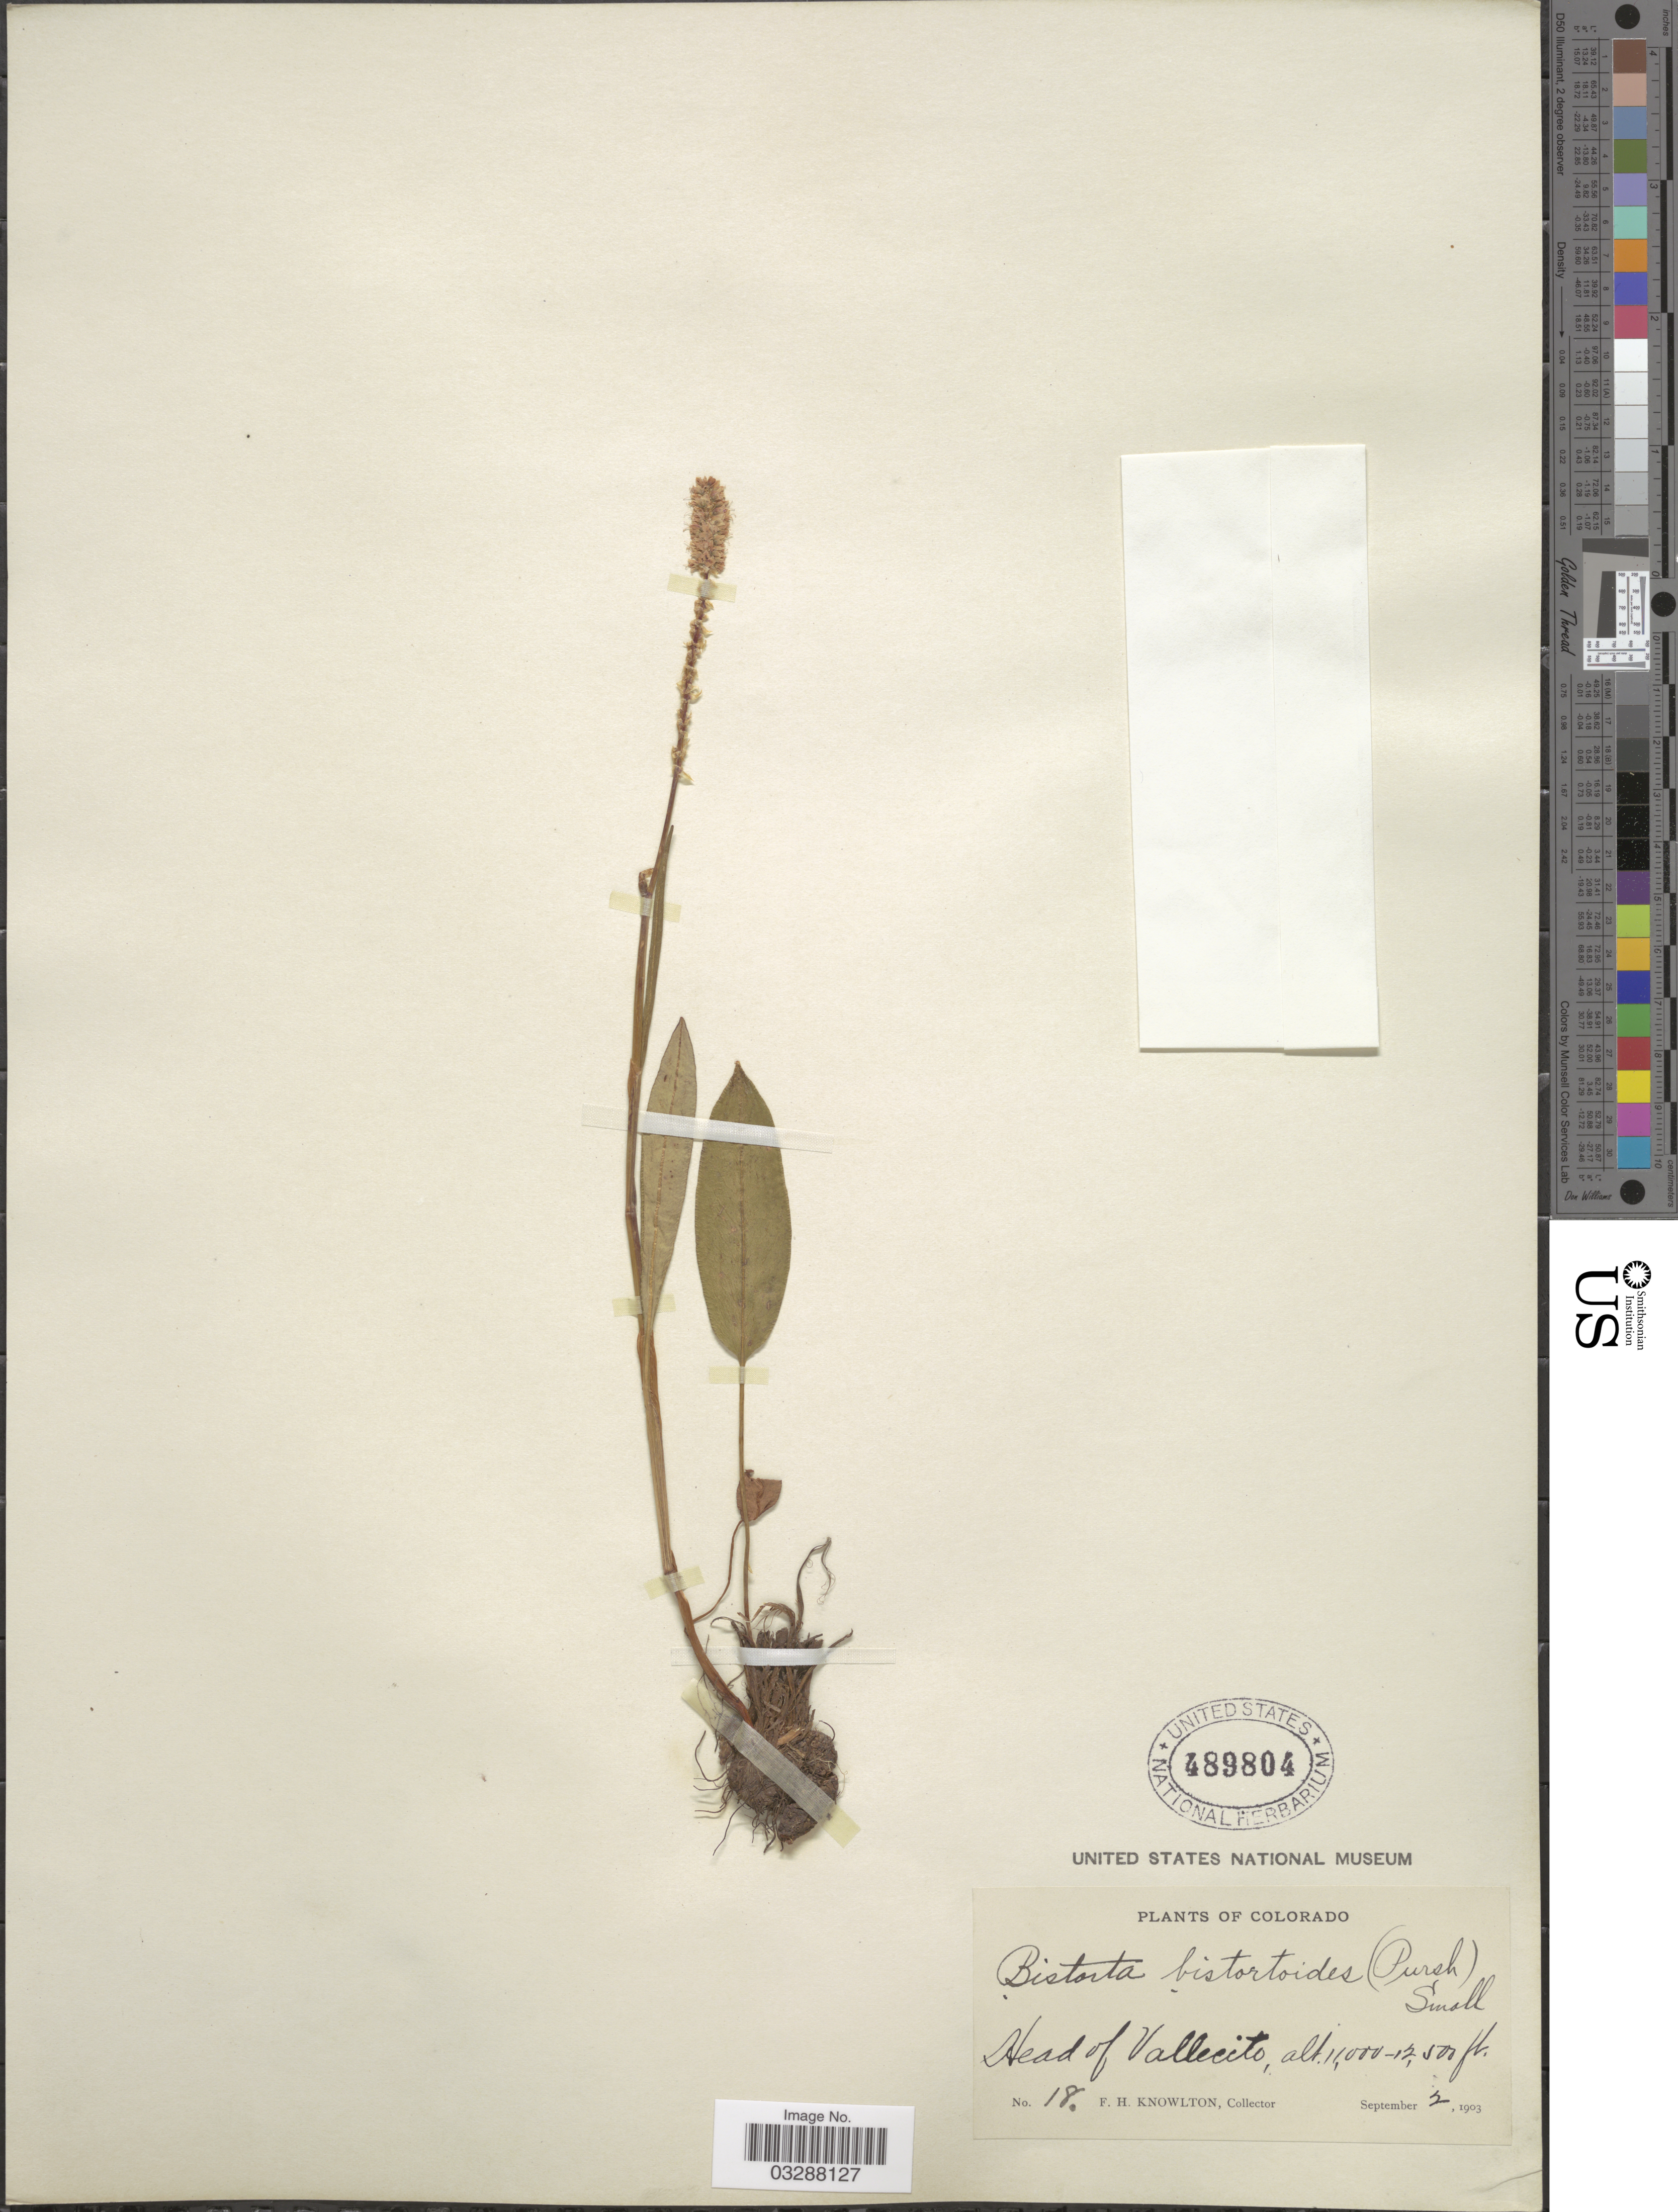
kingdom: Plantae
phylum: Tracheophyta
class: Magnoliopsida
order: Caryophyllales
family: Polygonaceae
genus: Bistorta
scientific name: Bistorta bistortoides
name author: (Pursh) Small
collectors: F. H. Knowlton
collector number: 18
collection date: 1903-09-02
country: United States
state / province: Colorado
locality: Head of Vallecito.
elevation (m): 3353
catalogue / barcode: US 489804